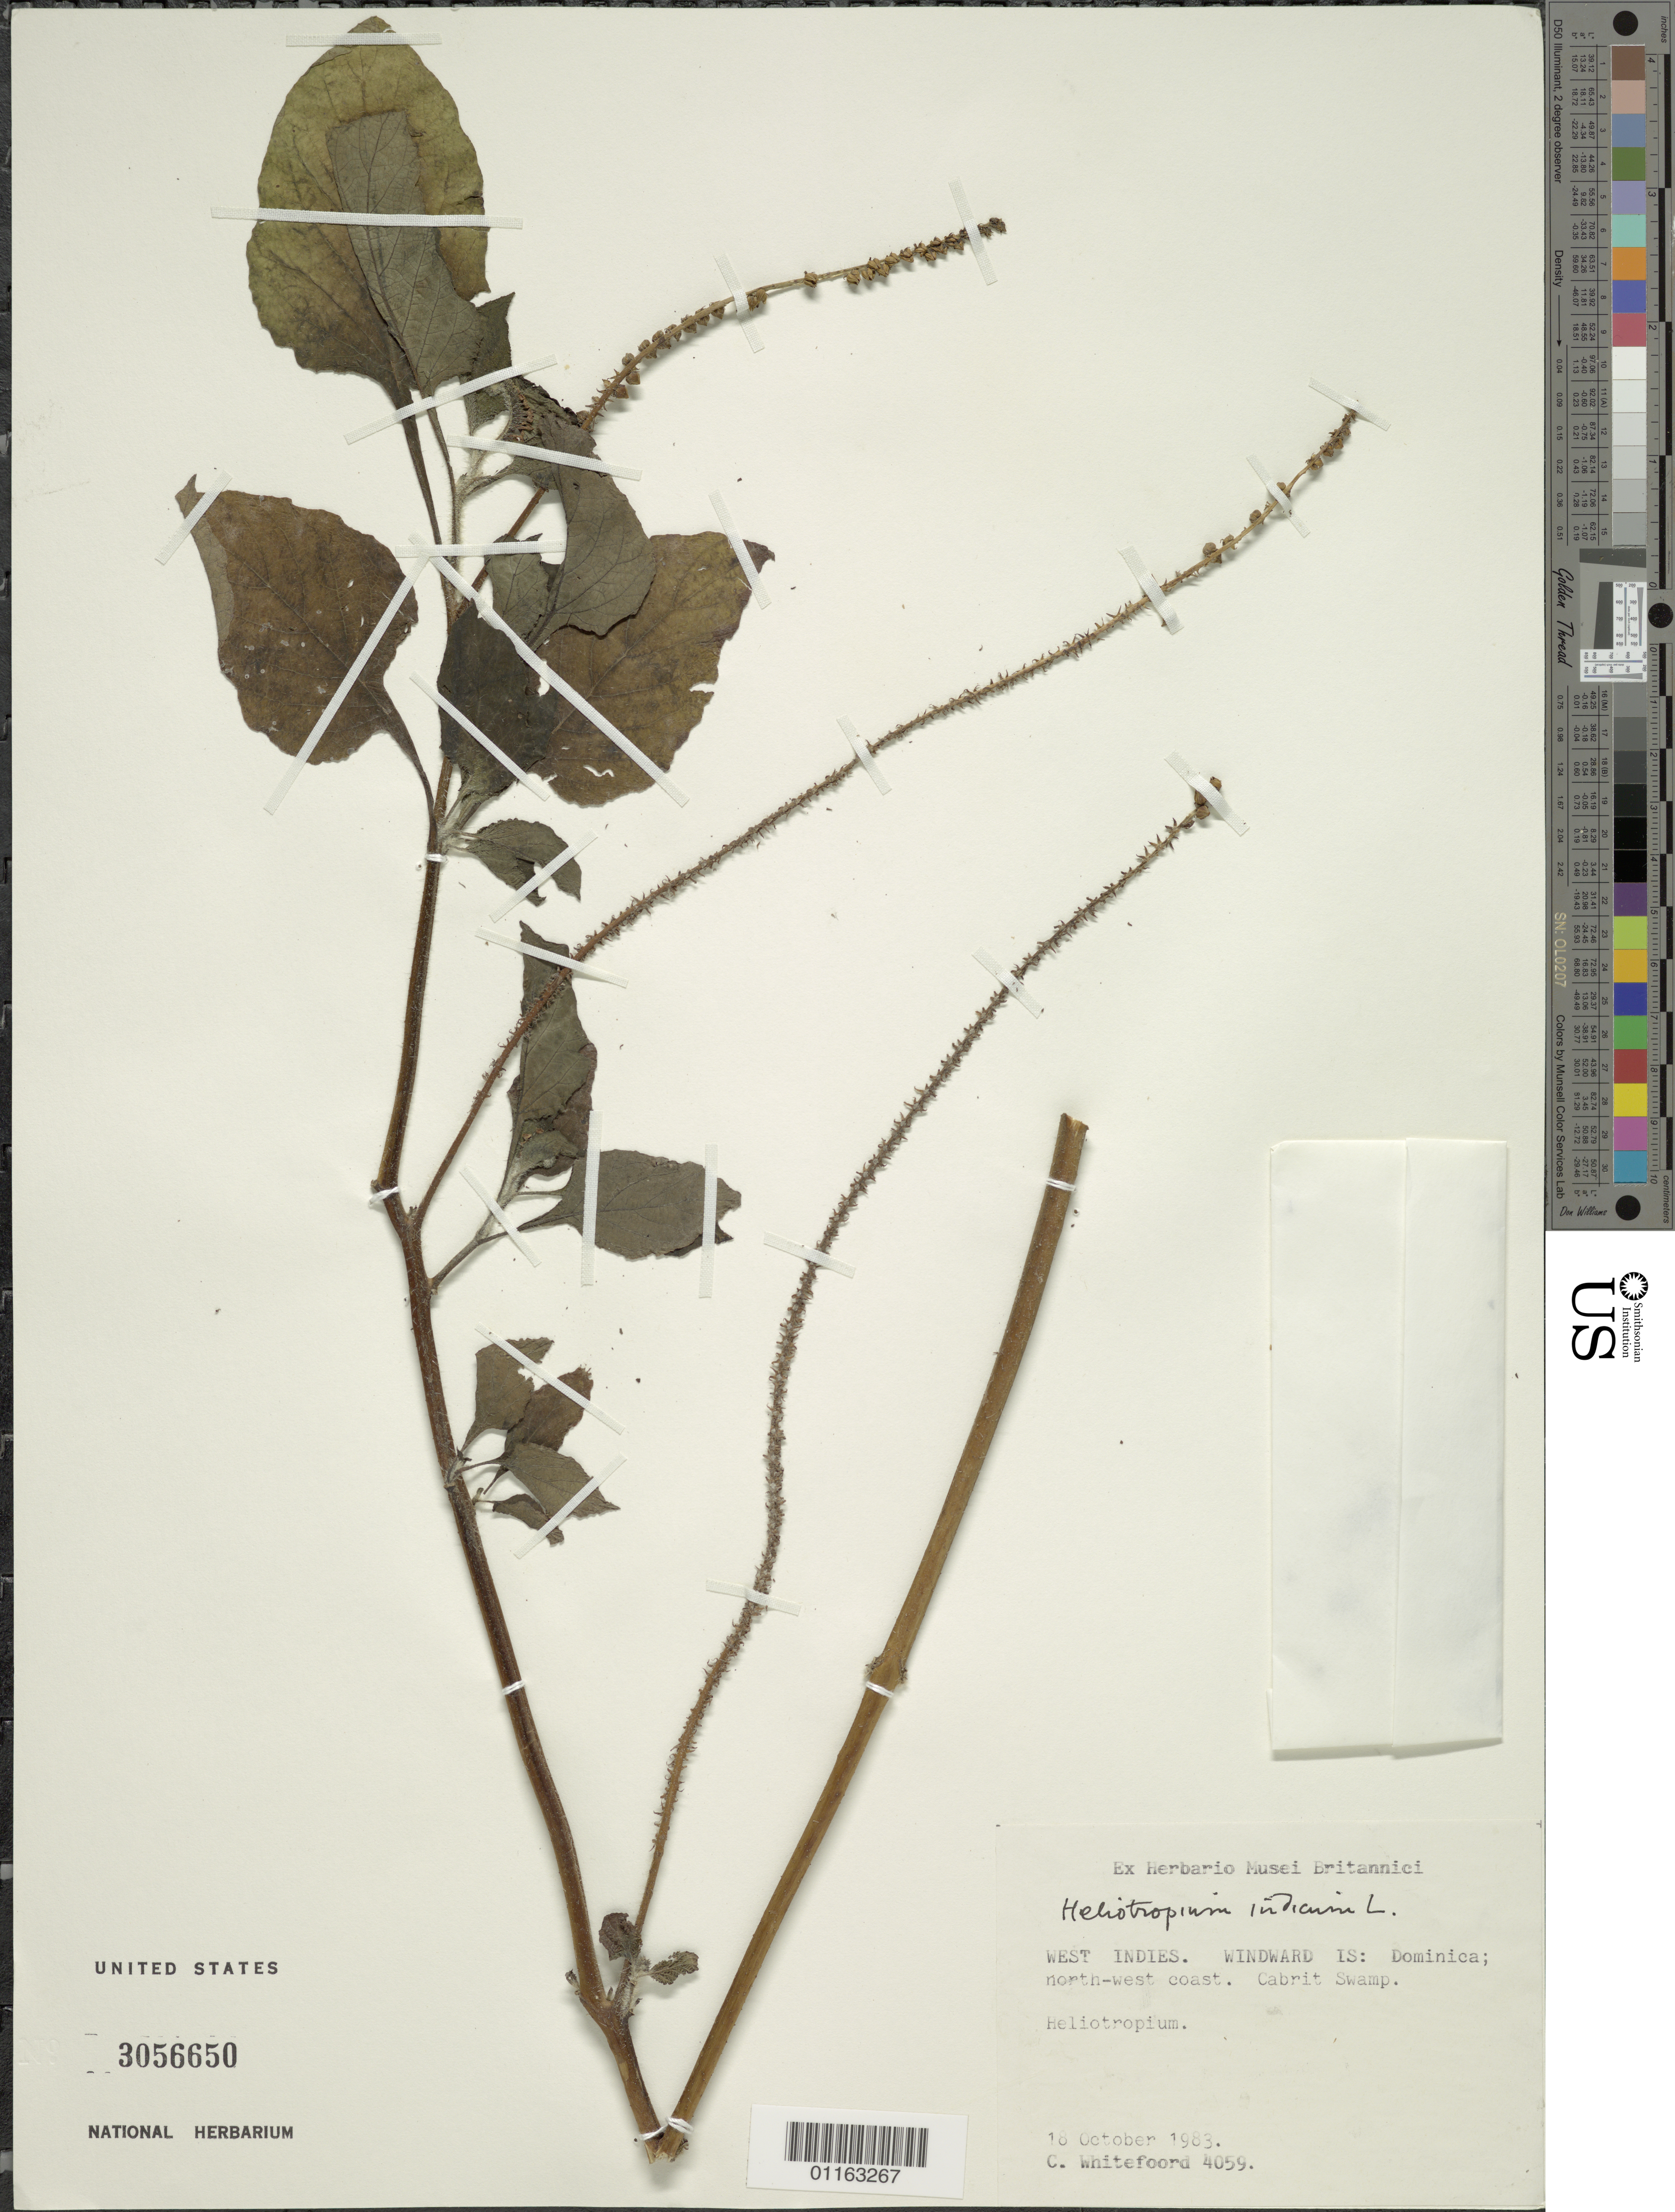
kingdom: Plantae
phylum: Tracheophyta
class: Magnoliopsida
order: Boraginales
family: Heliotropiaceae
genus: Heliotropium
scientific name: Heliotropium indicum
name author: L.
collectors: C. Whitefoord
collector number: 4059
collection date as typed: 18 Oct 1983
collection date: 1983-10-18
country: Dominica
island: Dominica I.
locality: NW coast. Cabrit Swamp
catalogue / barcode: US 3056650